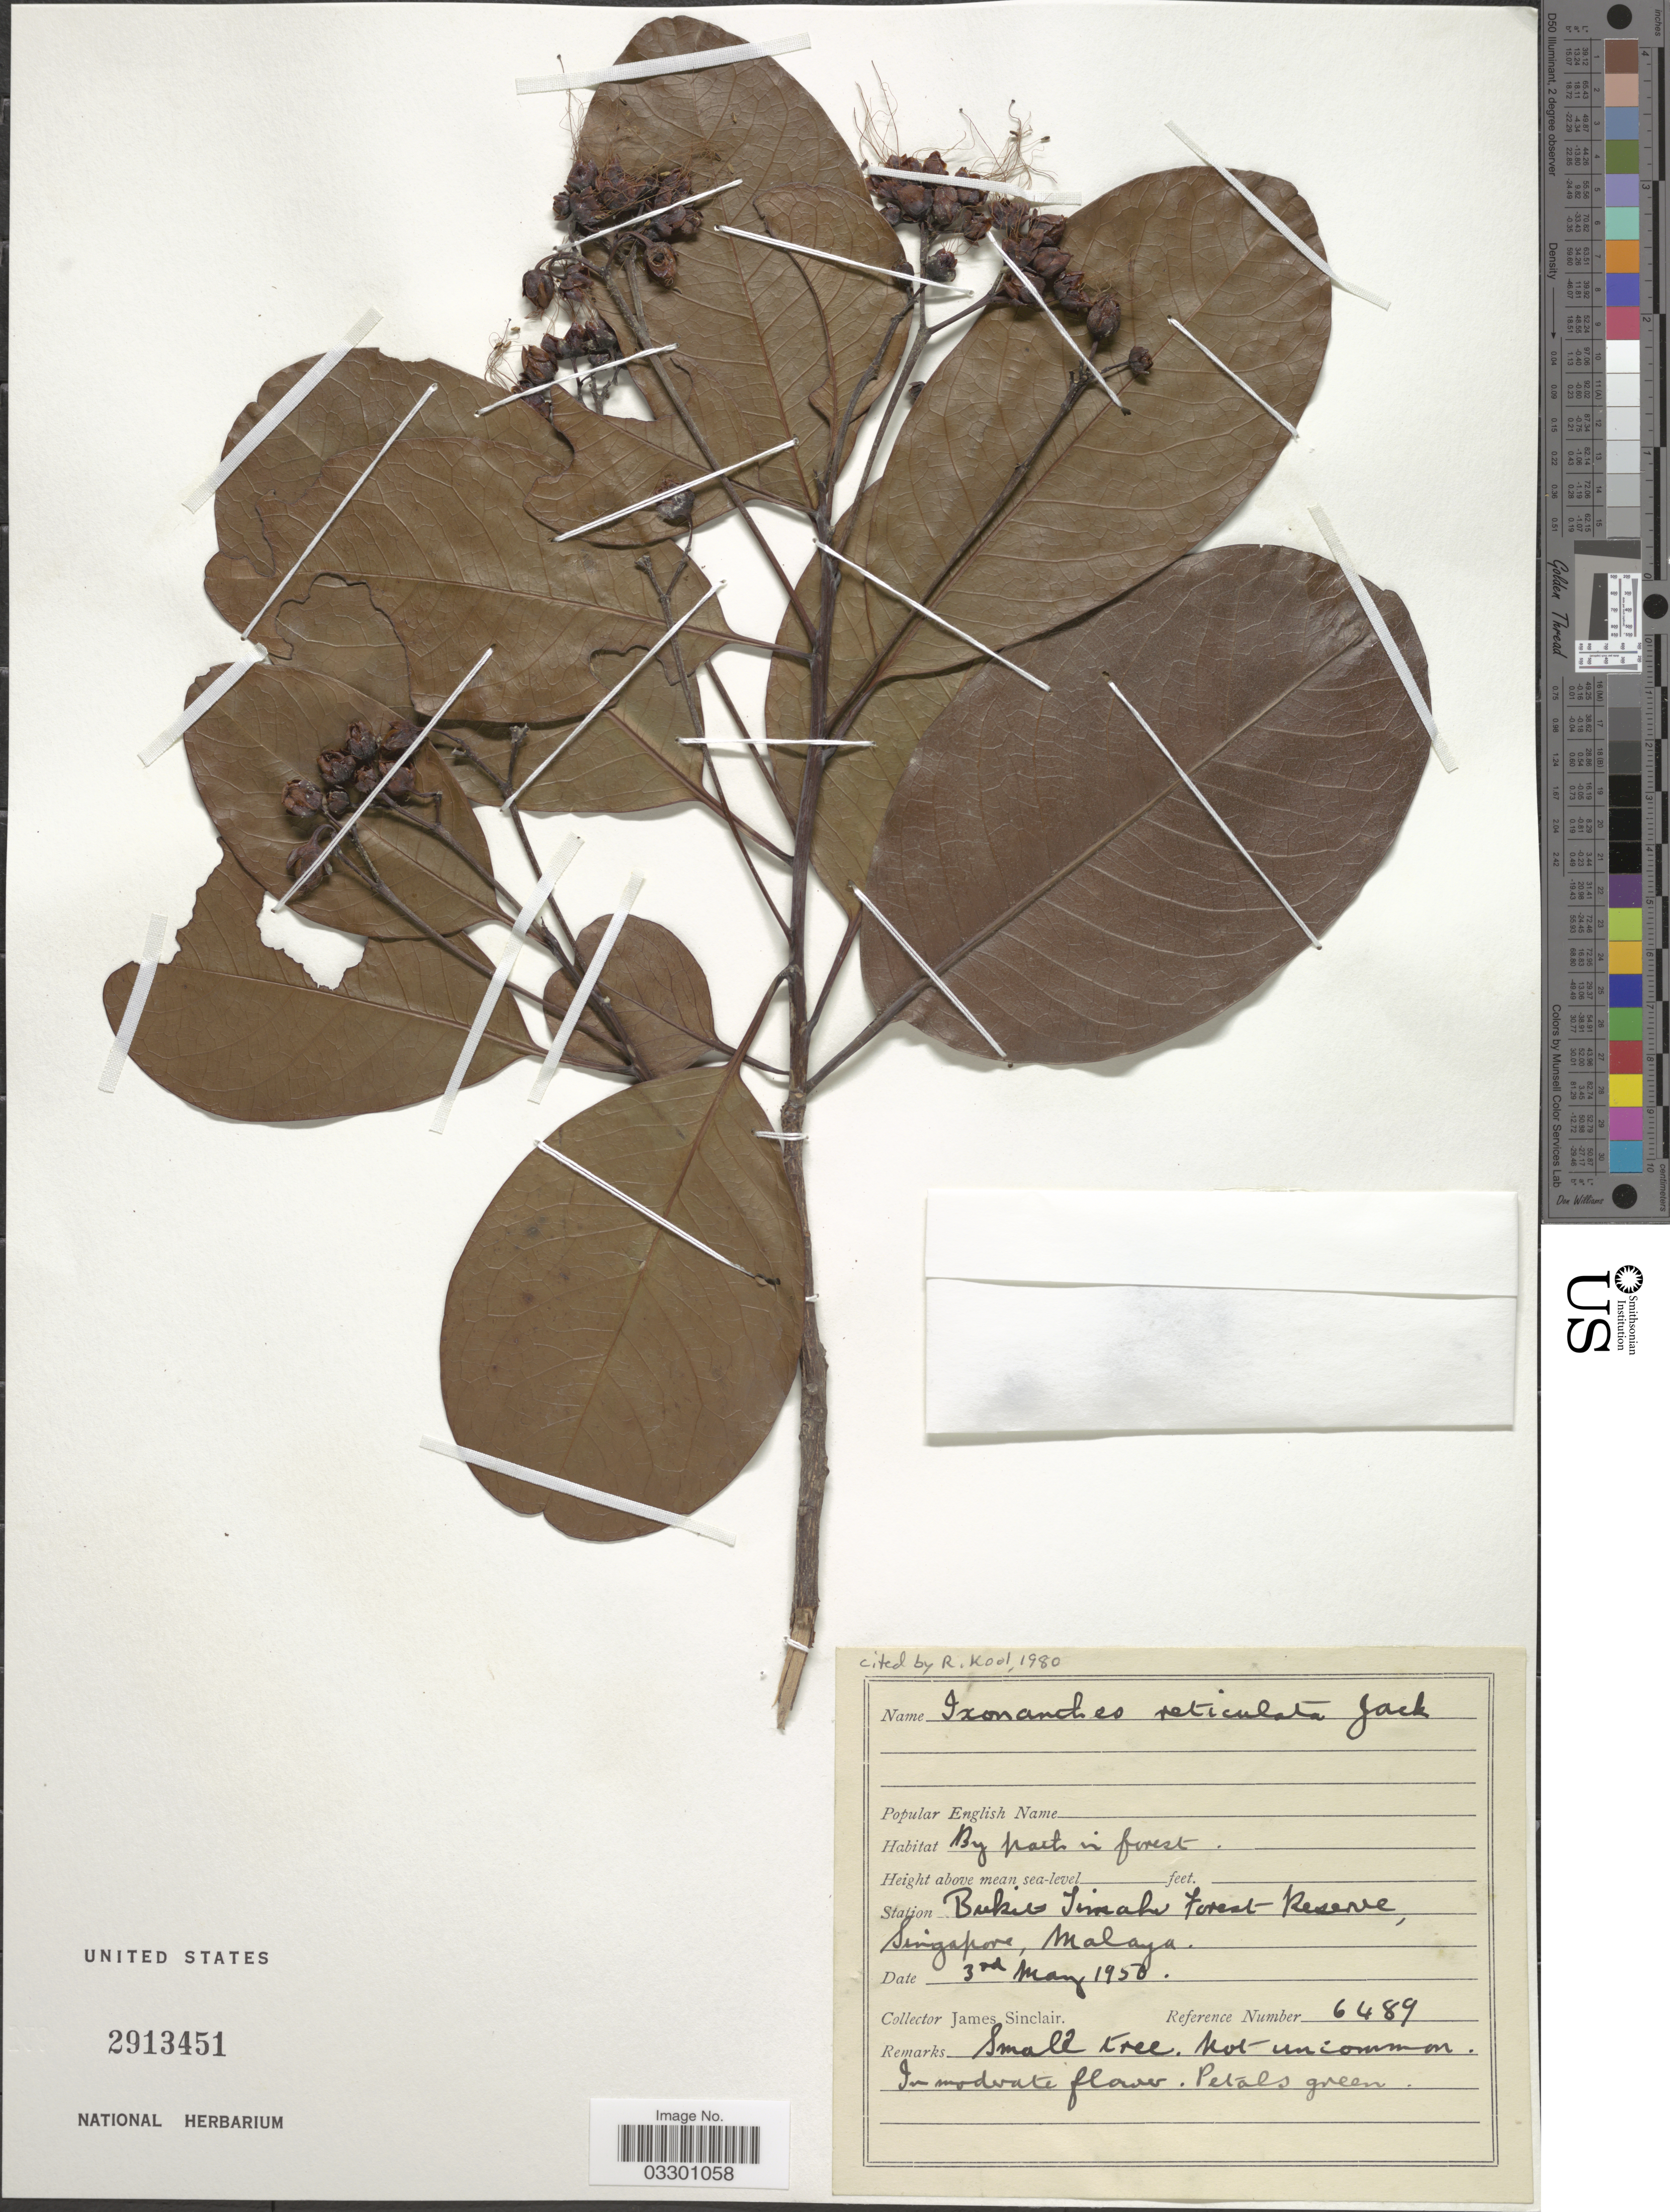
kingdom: Plantae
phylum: Tracheophyta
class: Magnoliopsida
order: Malpighiales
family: Ixonanthaceae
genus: Ixonanthes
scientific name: Ixonanthes reticulata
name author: Jack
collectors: J. Sinclair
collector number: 6489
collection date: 1958-05-03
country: Singapore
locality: Station Bukit Timah Forest Reserve, Malaya.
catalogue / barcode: US 2913451